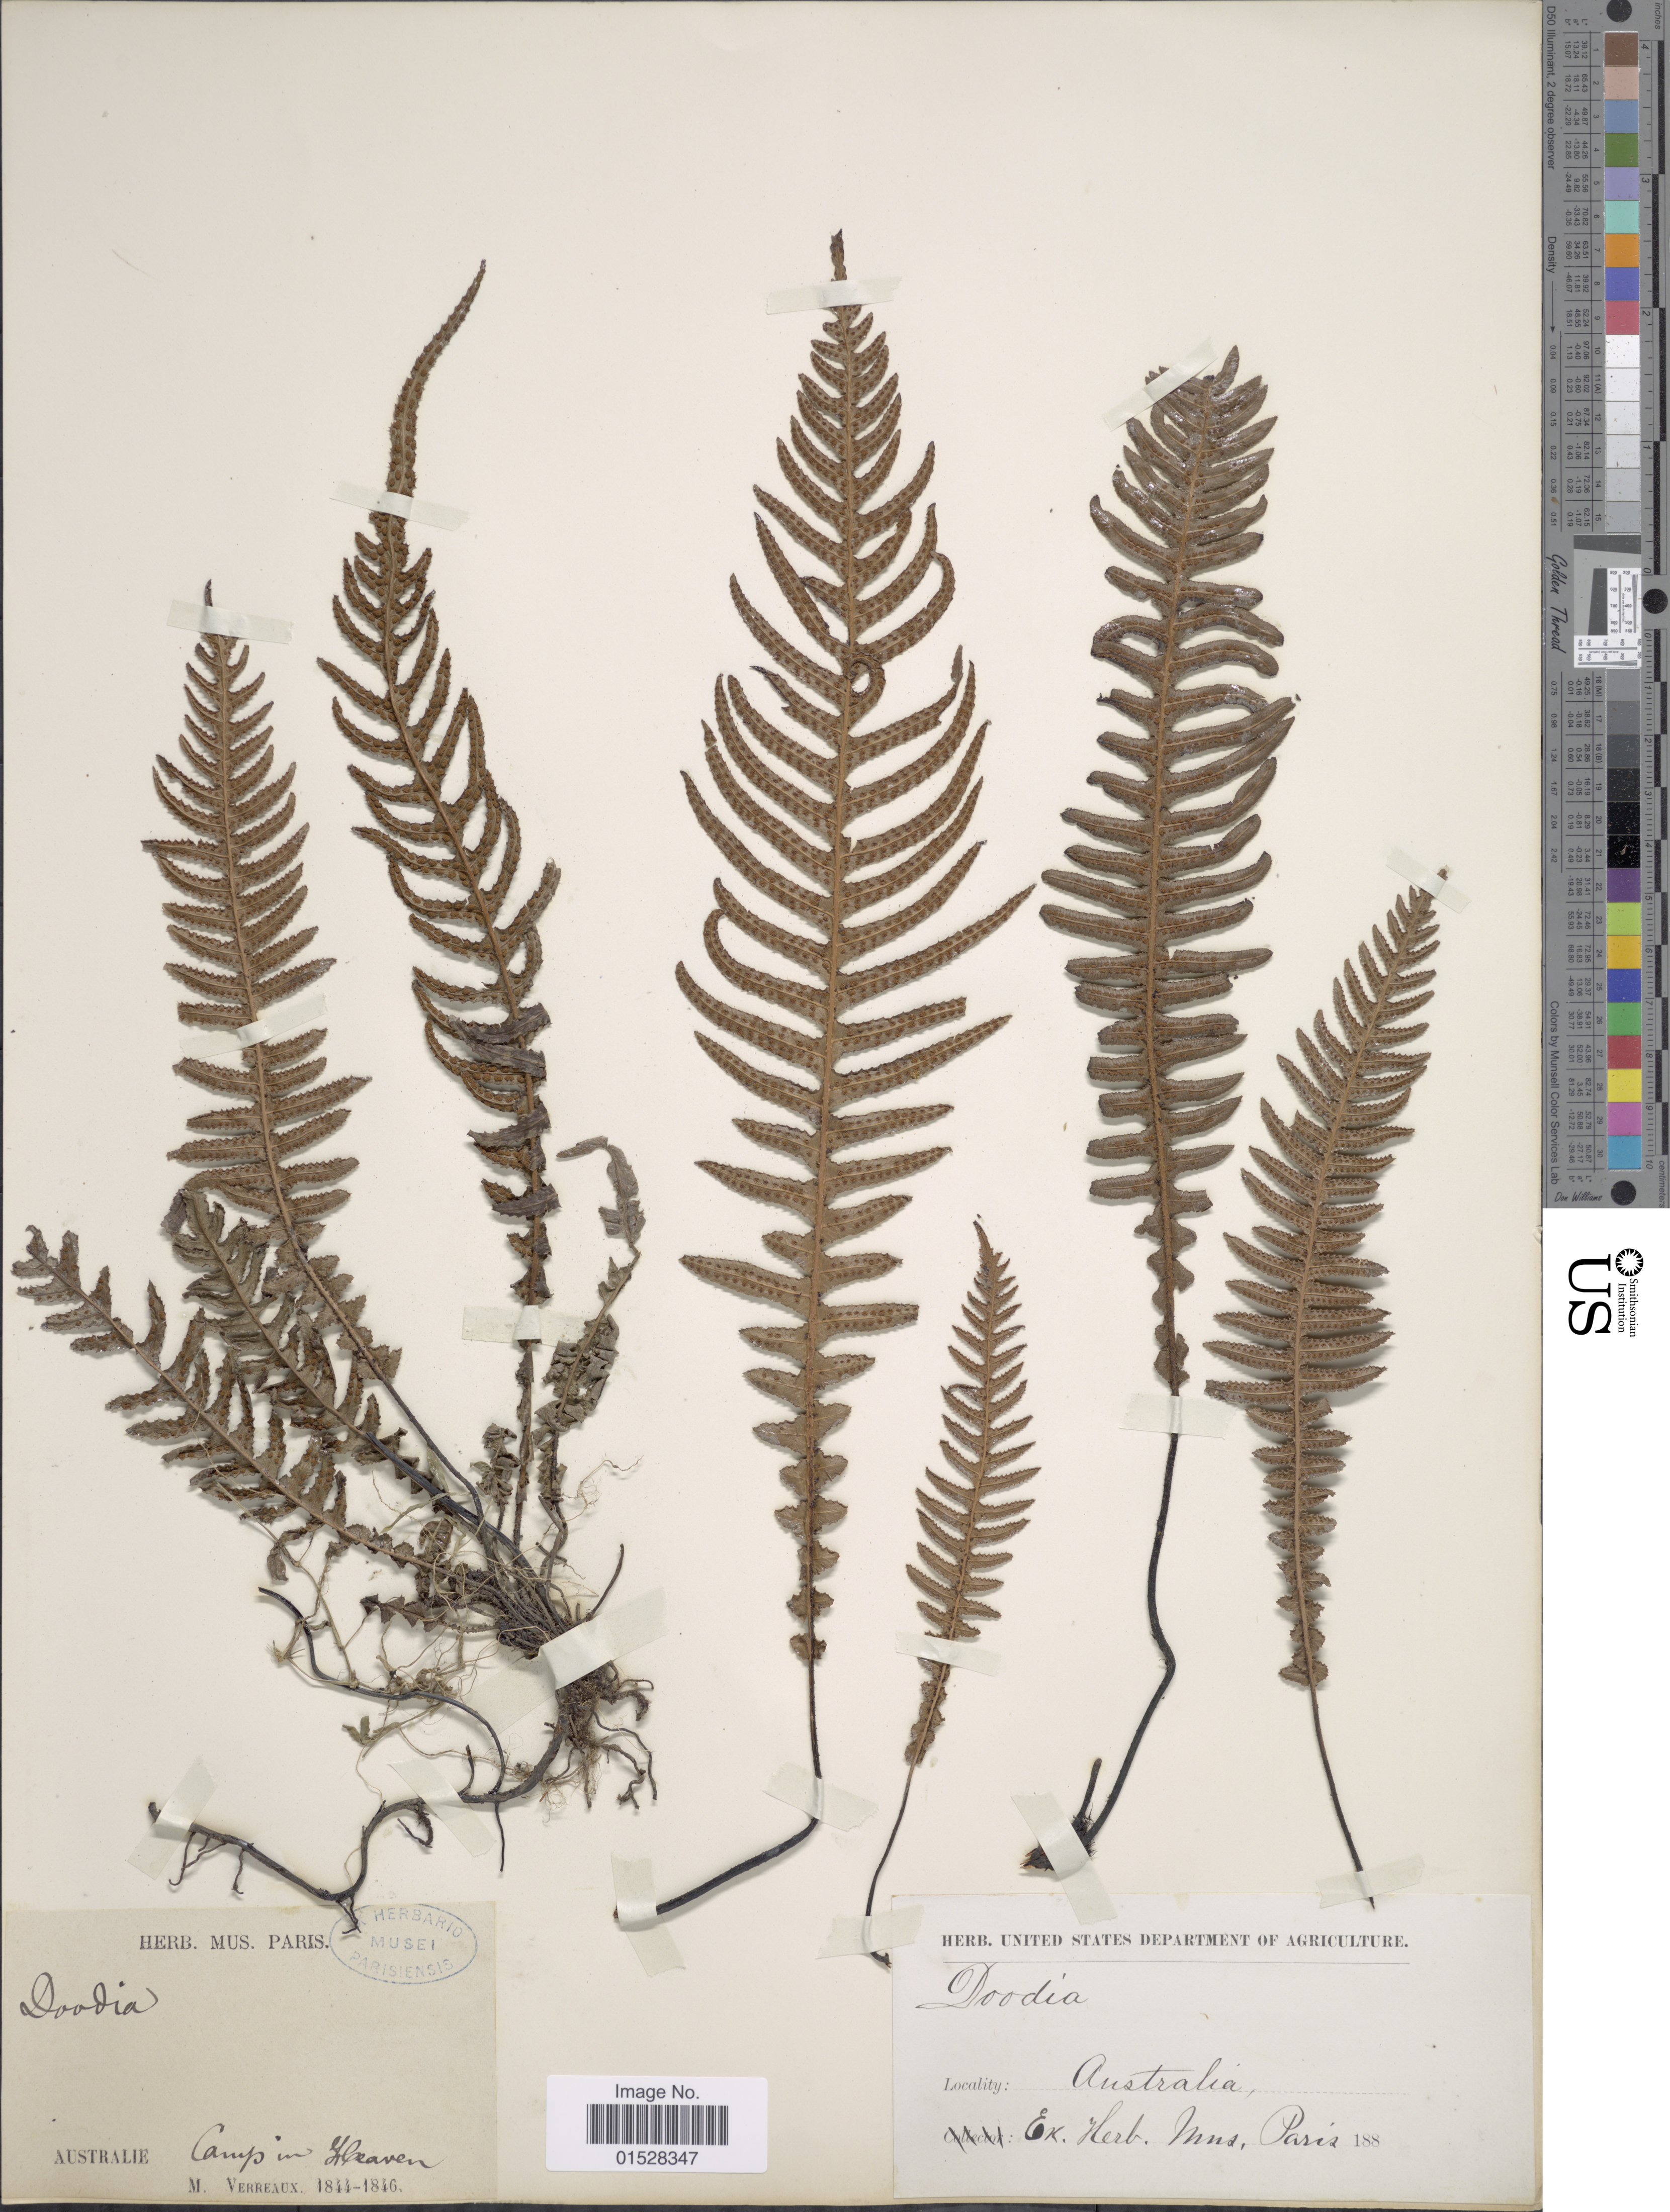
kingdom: Plantae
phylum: Tracheophyta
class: Polypodiopsida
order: Polypodiales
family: Blechnaceae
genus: Blechnum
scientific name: Blechnum medium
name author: (R. Br.) Christenh.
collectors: M. Verreaux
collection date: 1844/1846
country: Australia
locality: Camp in Heaven.